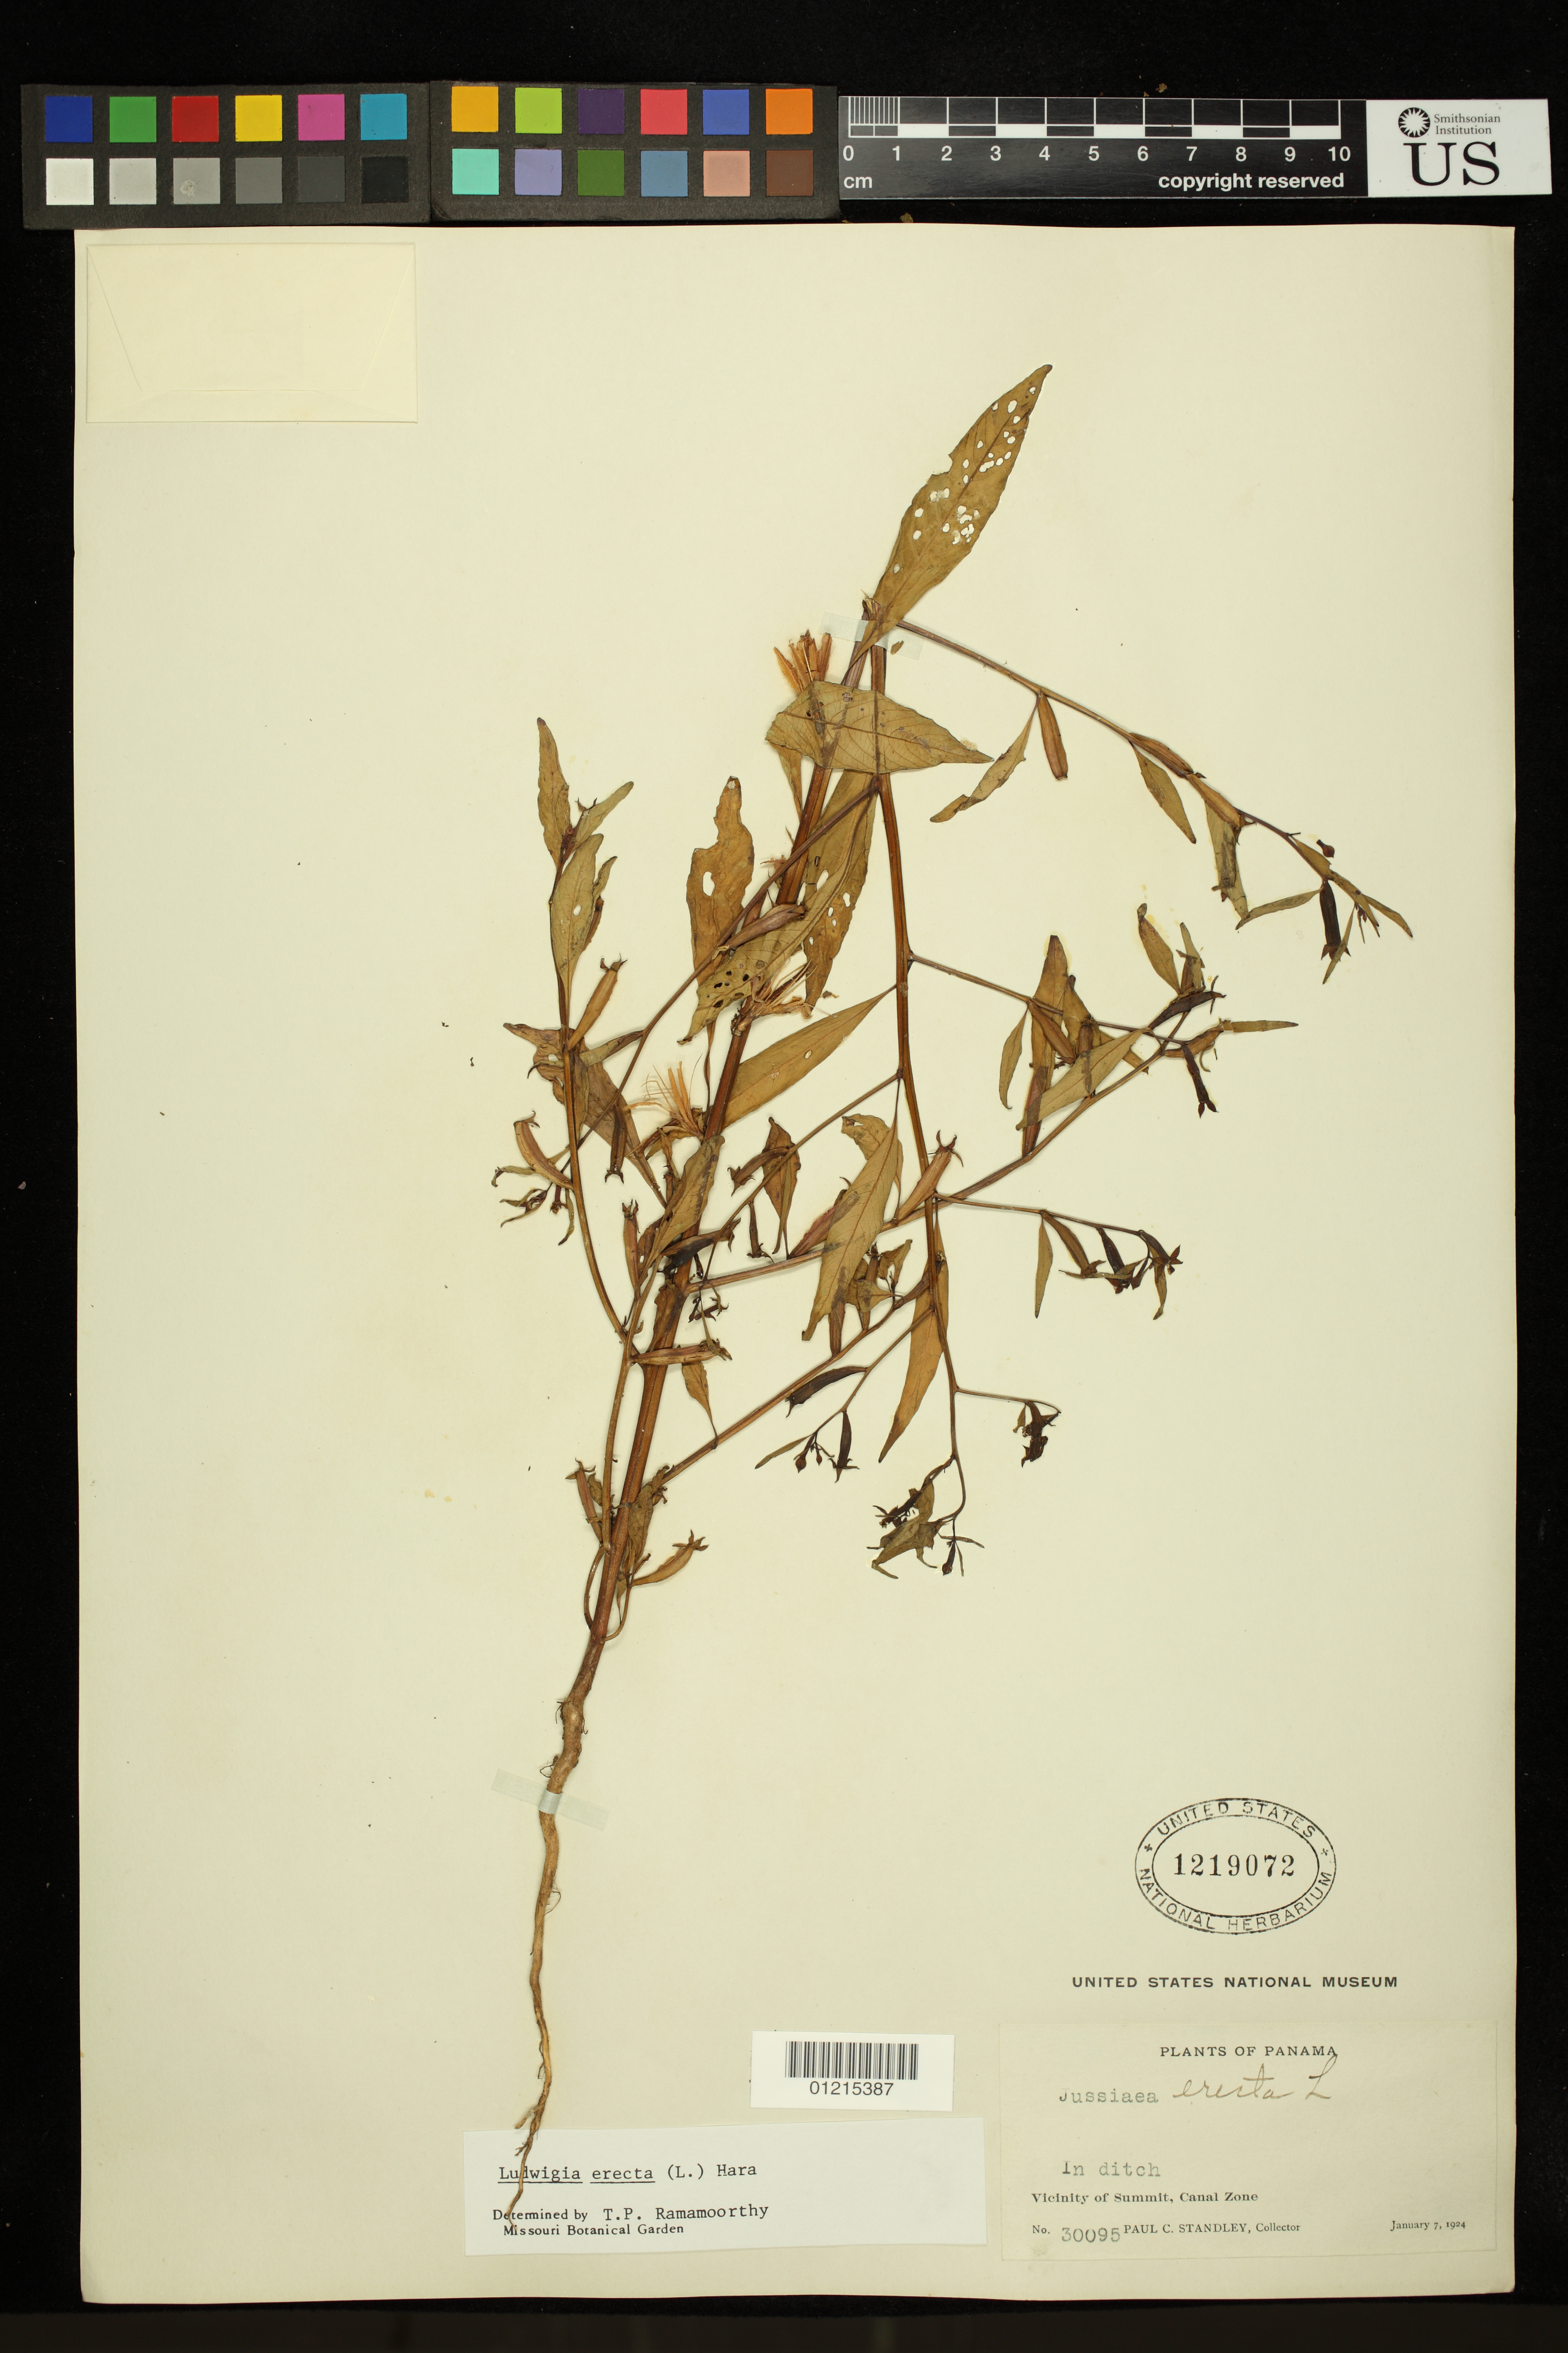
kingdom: Plantae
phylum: Tracheophyta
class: Magnoliopsida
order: Myrtales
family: Onagraceae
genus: Ludwigia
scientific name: Ludwigia erecta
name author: (L.) H. Hara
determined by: Ramamoorthy, T. P.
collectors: P. C. Standley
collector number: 30095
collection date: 1924-01-07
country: Panama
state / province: Panamá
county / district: Canal Zone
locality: Vicinity of Summit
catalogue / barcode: US 1219072